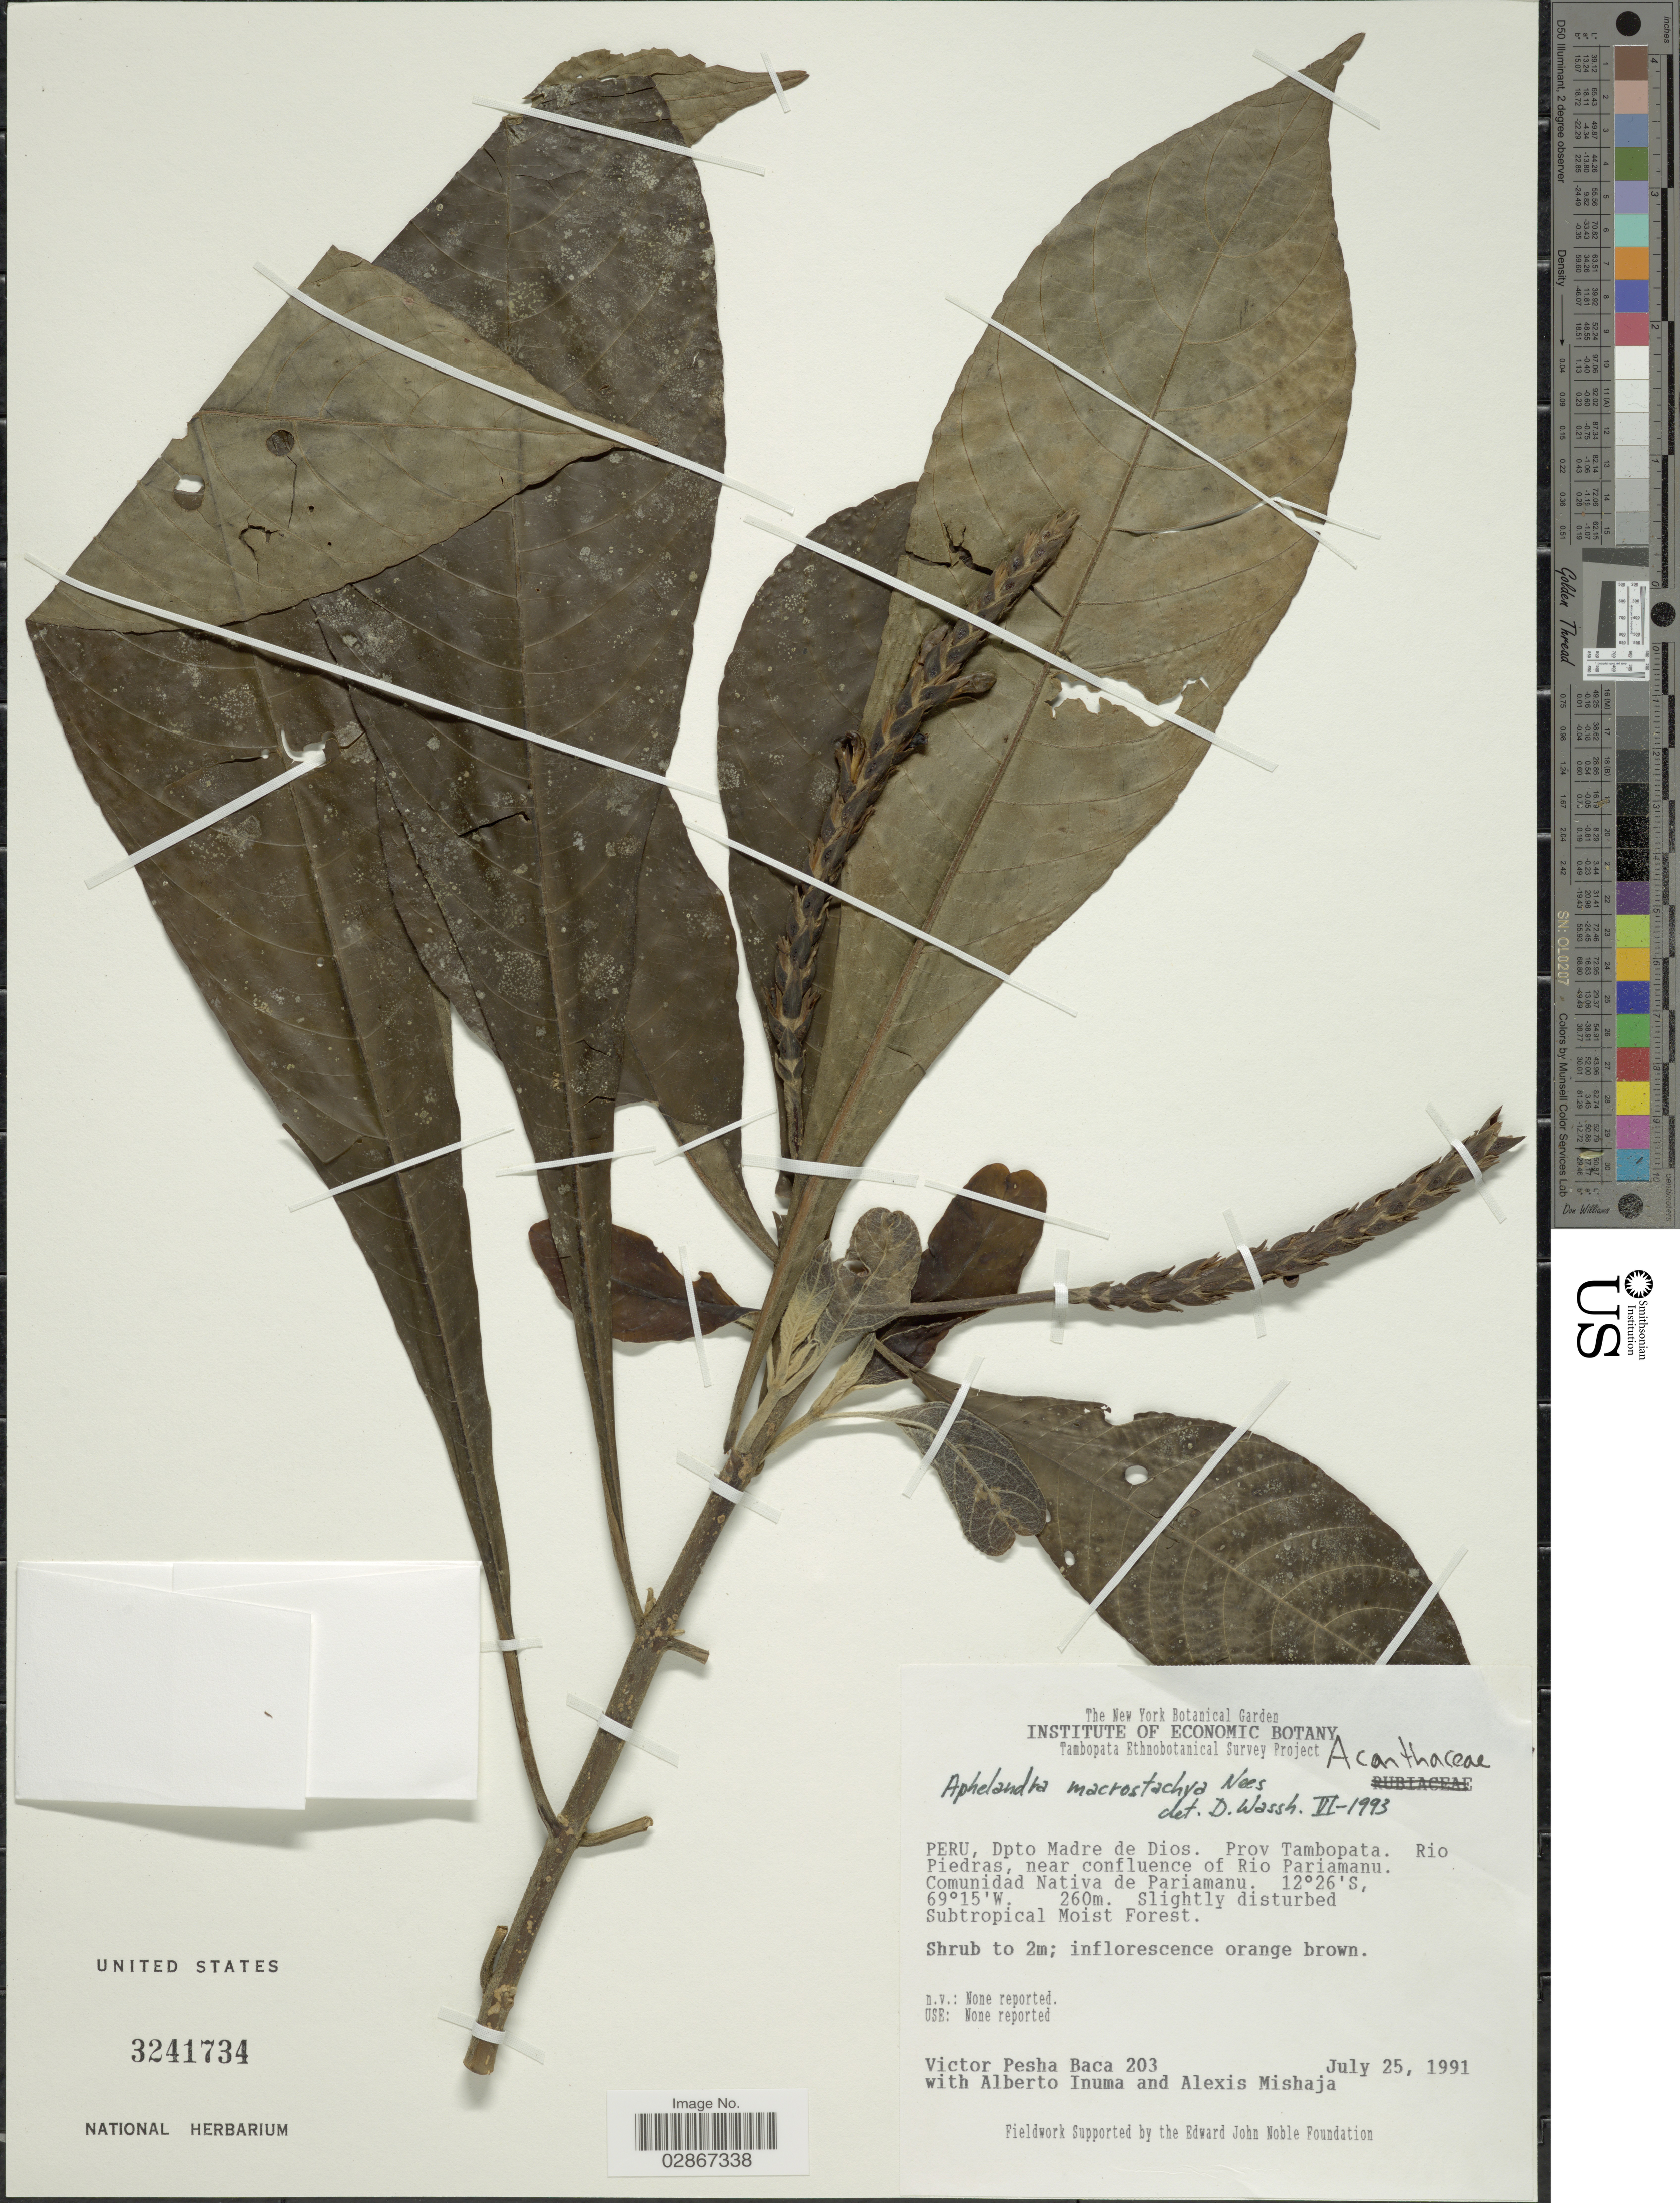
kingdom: Plantae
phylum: Tracheophyta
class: Magnoliopsida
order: Lamiales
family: Acanthaceae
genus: Aphelandra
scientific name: Aphelandra macrostachya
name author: Nees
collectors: V. Pesha Baca, A. Inuma & A. Mishaja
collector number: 203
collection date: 1991-07-25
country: Peru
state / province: Madre de Dios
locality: Dpto Madre de Dios. Prov. Tambopata. Rio Piedras, near confluence of Rio Pariamanu. Comunidad Nativa de Pariamanu.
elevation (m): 260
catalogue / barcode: US 3241734